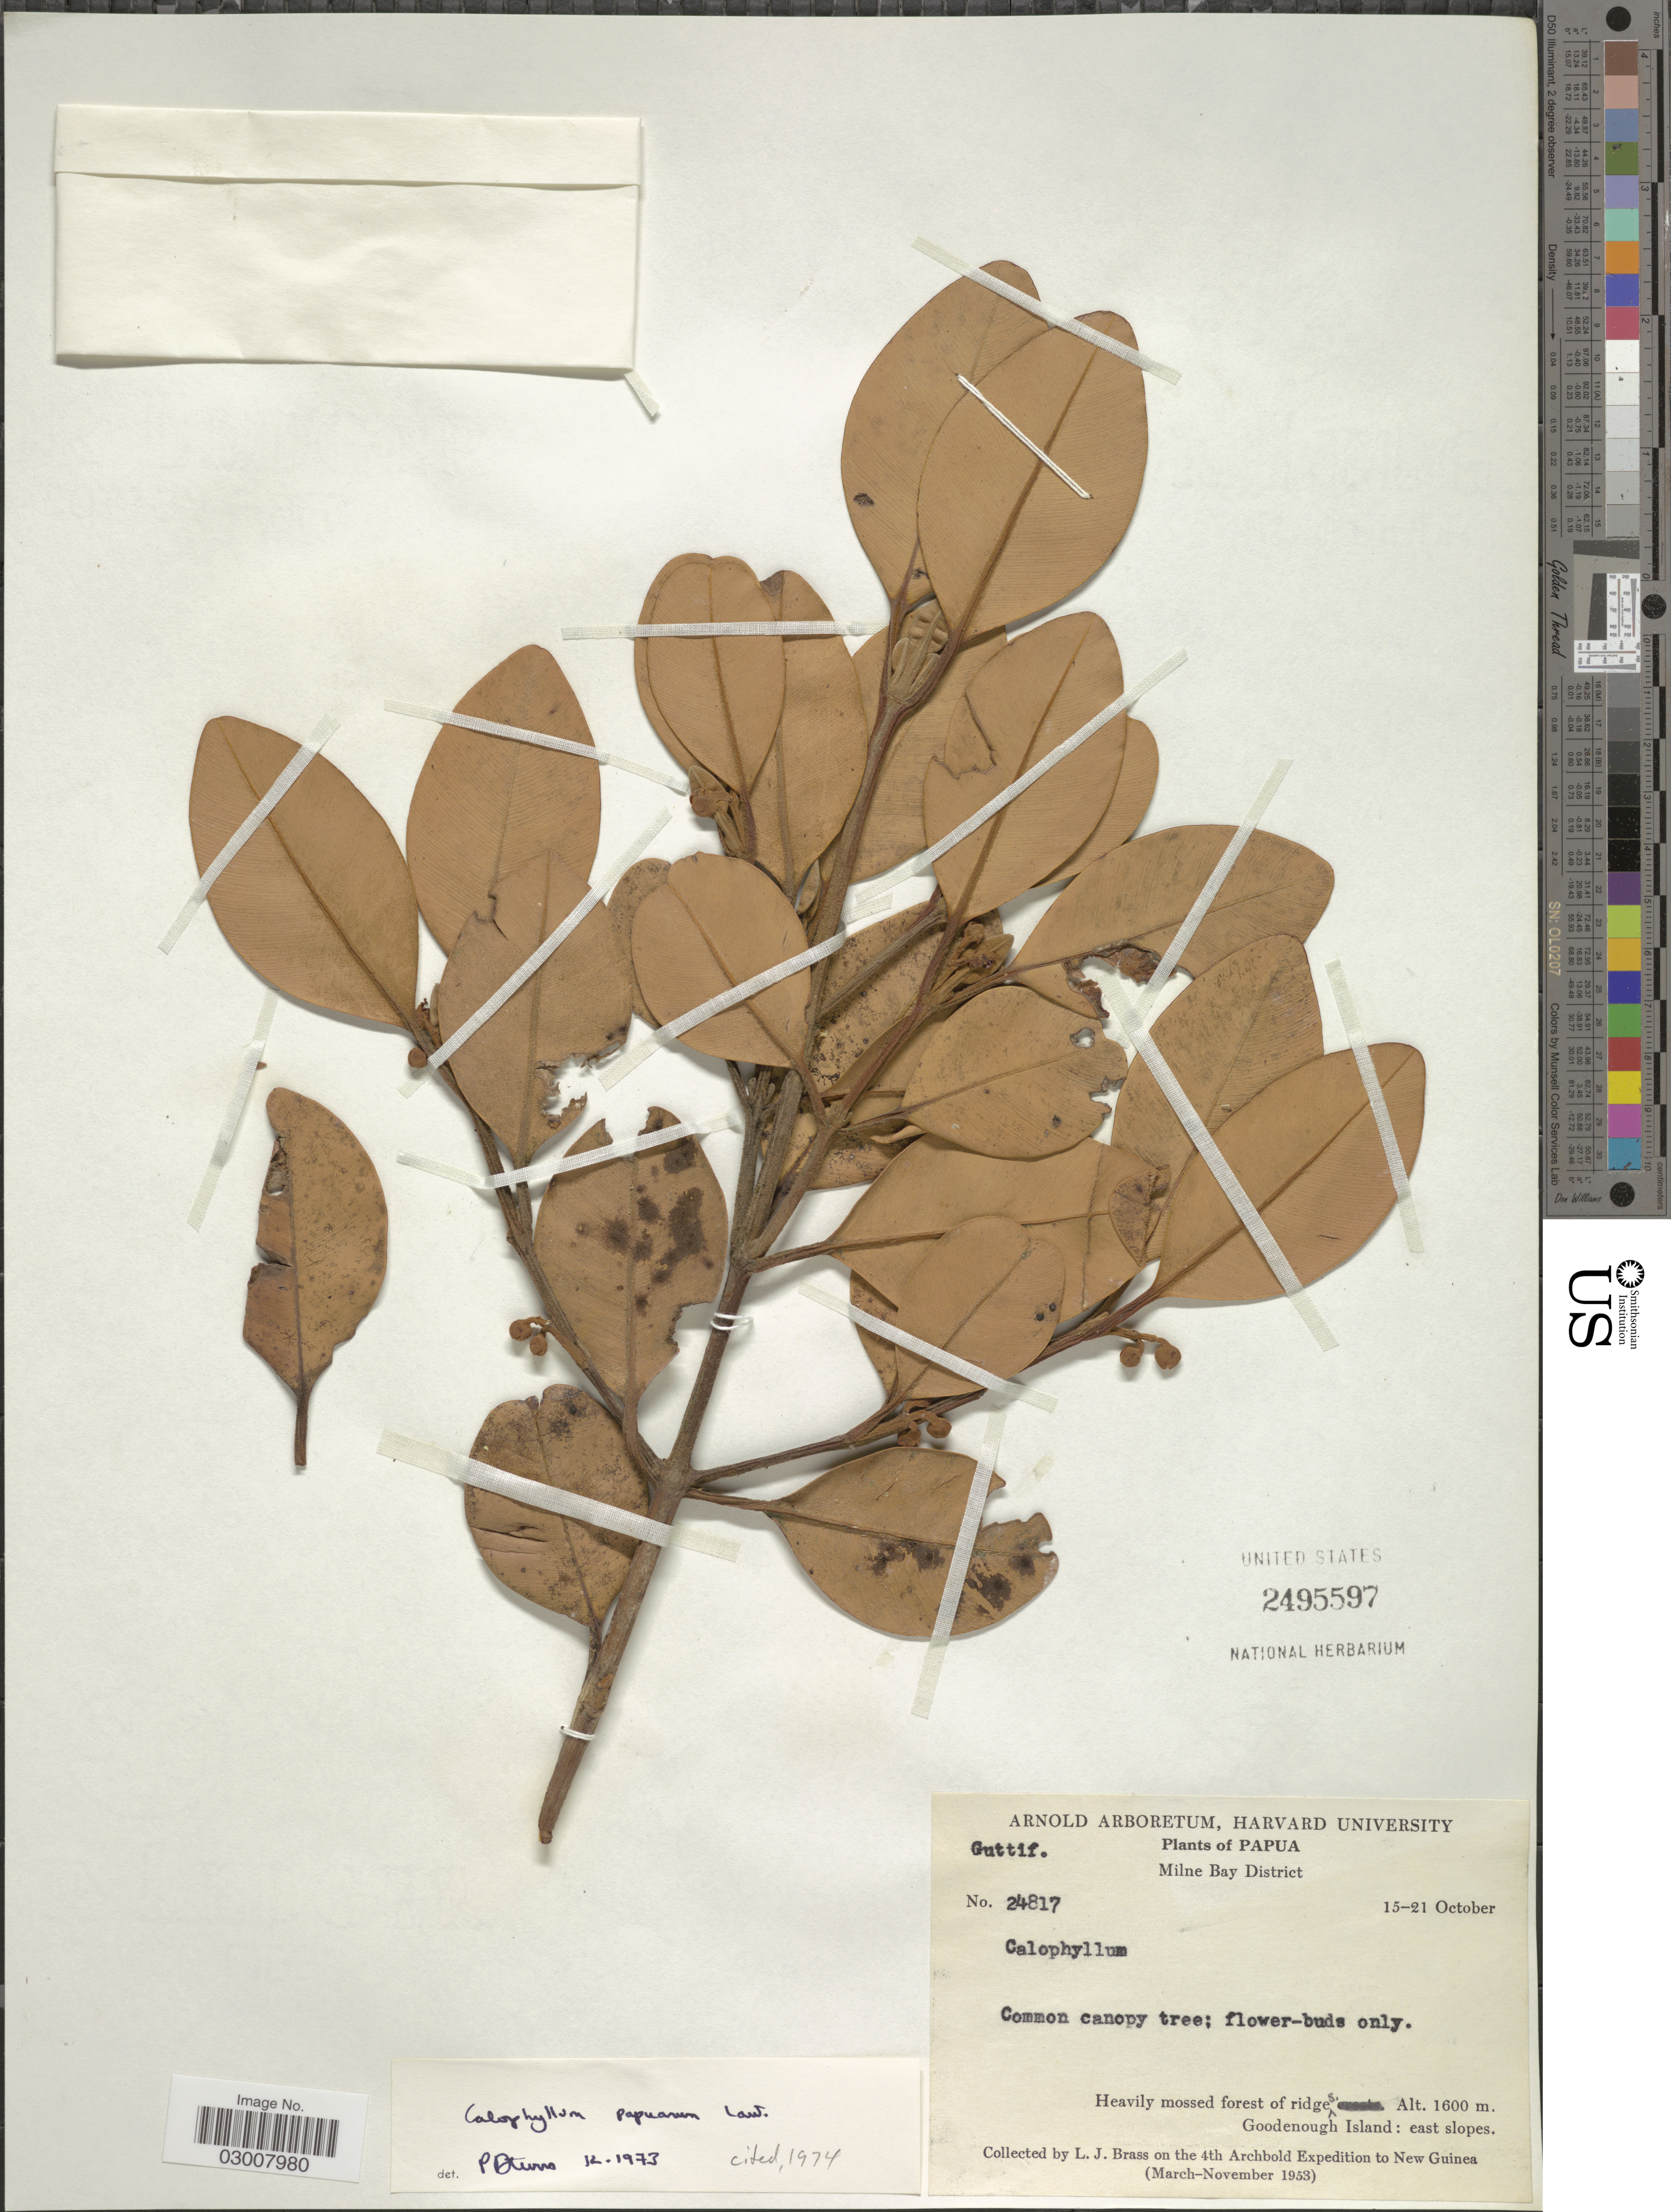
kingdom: Plantae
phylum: Tracheophyta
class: Magnoliopsida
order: Malpighiales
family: Calophyllaceae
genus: Calophyllum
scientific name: Calophyllum papuanum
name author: Lauterb.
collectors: L. J. Brass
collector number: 24817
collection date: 1953-10-15/1953-10-21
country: Papua New Guinea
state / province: Milne Bay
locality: Papua. Milne Bay District. Heavily mossed forest of ridge s. Goodenough Island: east slopes.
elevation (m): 1600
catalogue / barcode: US 2495597